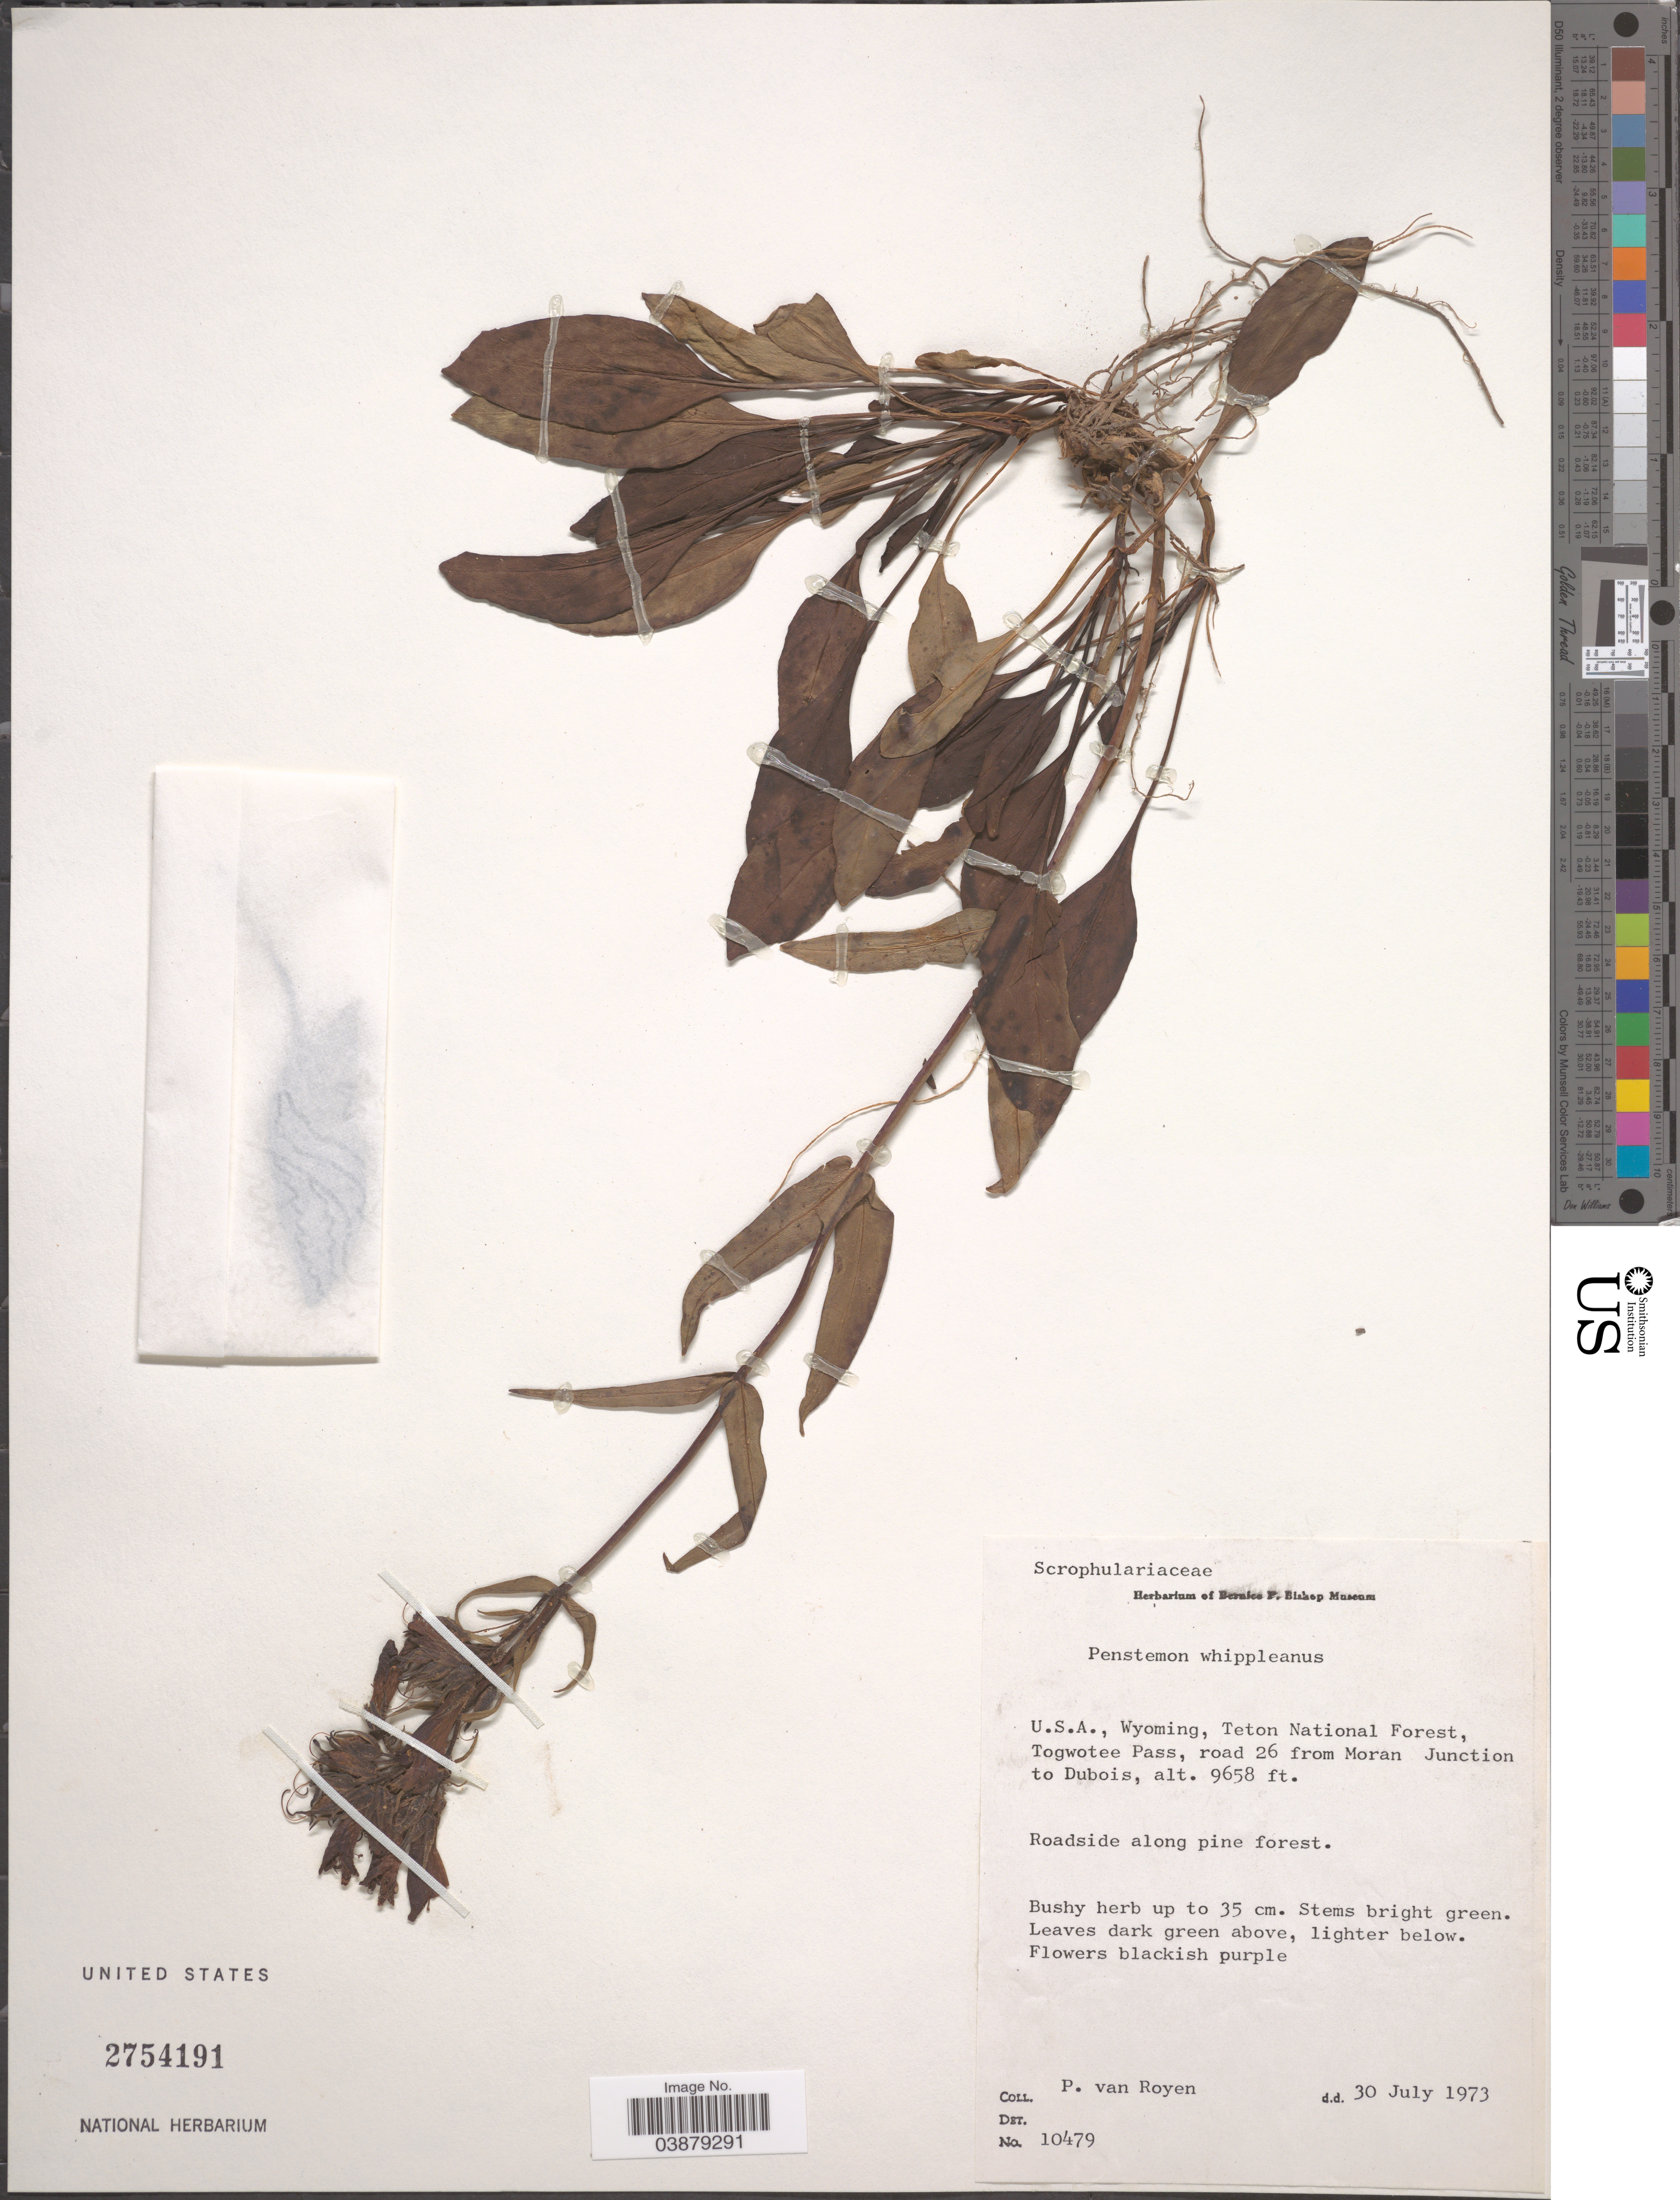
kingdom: Plantae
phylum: Tracheophyta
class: Magnoliopsida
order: Lamiales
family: Plantaginaceae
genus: Penstemon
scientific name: Penstemon whippleanus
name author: A. Gray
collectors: P. van Royen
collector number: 10479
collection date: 1973-07-30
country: United States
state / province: Wyoming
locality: U.S.A., Wyoming, Teton National Forest, Togwotee Pass, road 26 from Moran Junction to Dubois.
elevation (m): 2944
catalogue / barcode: US 2754191